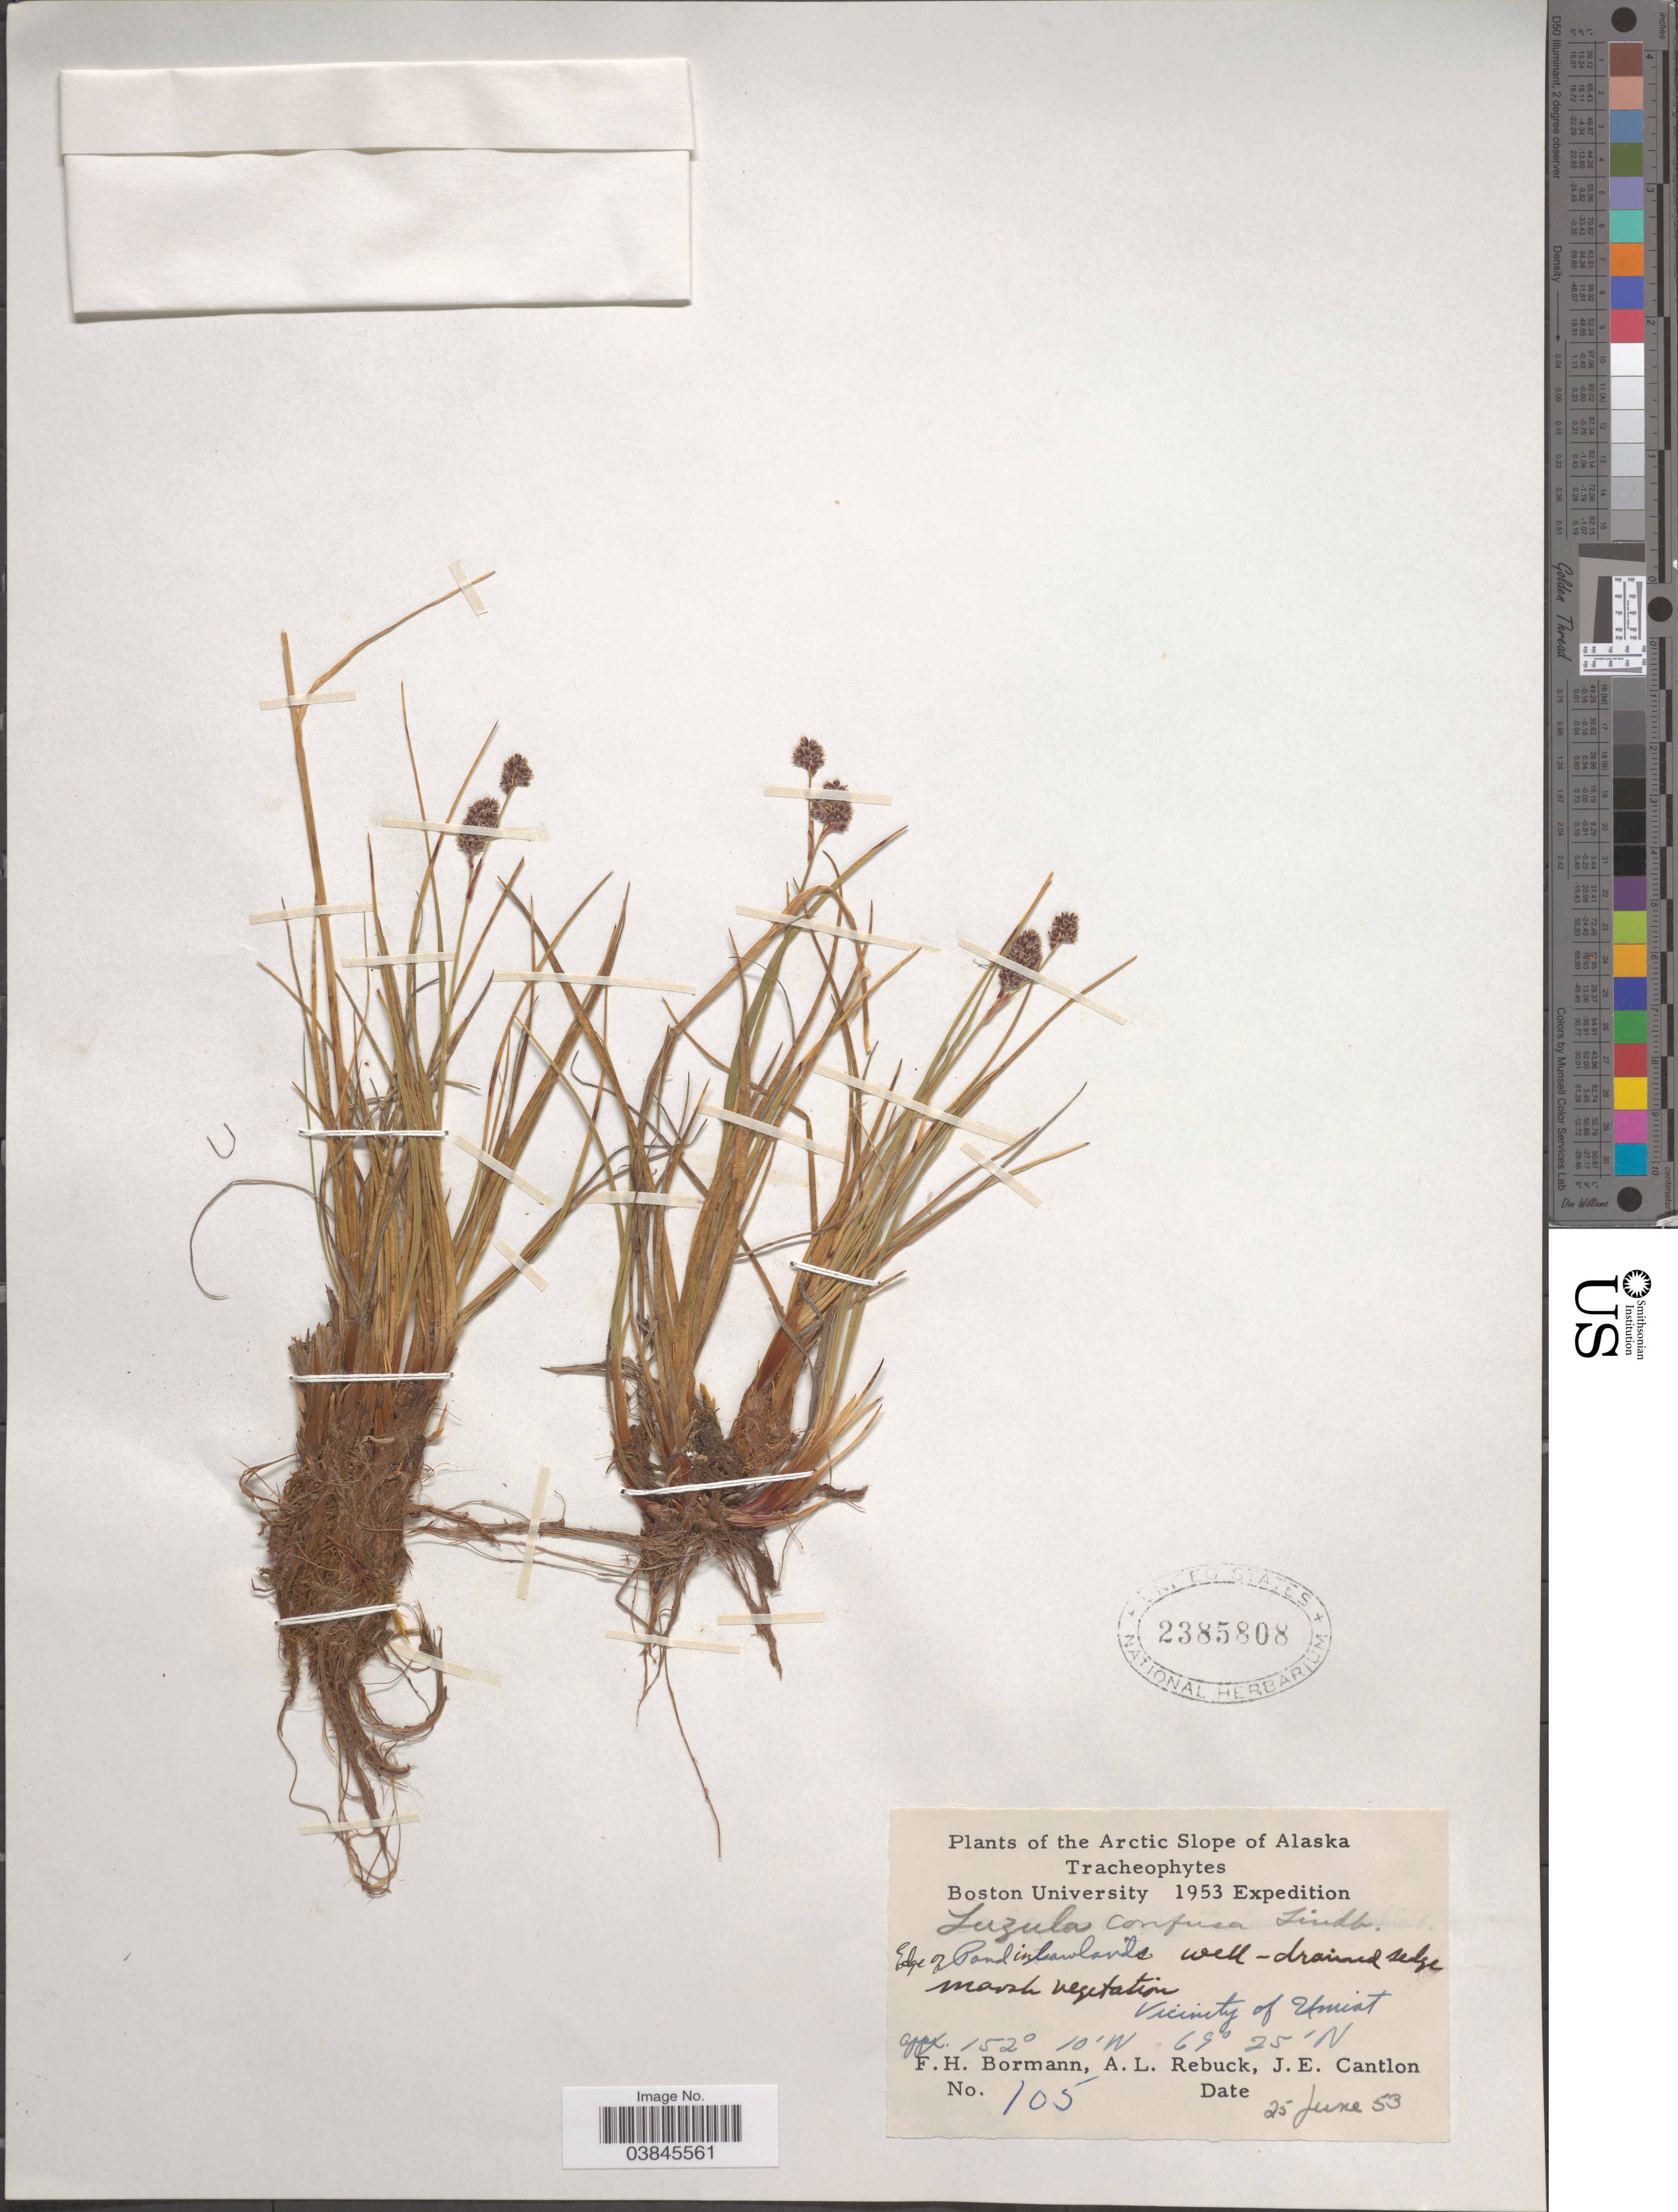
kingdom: Plantae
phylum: Tracheophyta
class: Liliopsida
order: Poales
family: Juncaceae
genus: Luzula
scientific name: Luzula confusa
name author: Lindeb.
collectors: F. Bormann, A. Rebuck & J. Cantlon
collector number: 105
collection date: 1953-06-25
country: United States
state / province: Alaska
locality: Arctic Slope of Alaska. Edge of Pond in lowlands well-drained sedge marsh vegetation. Vicinity of Umiat.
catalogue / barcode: US 2385808